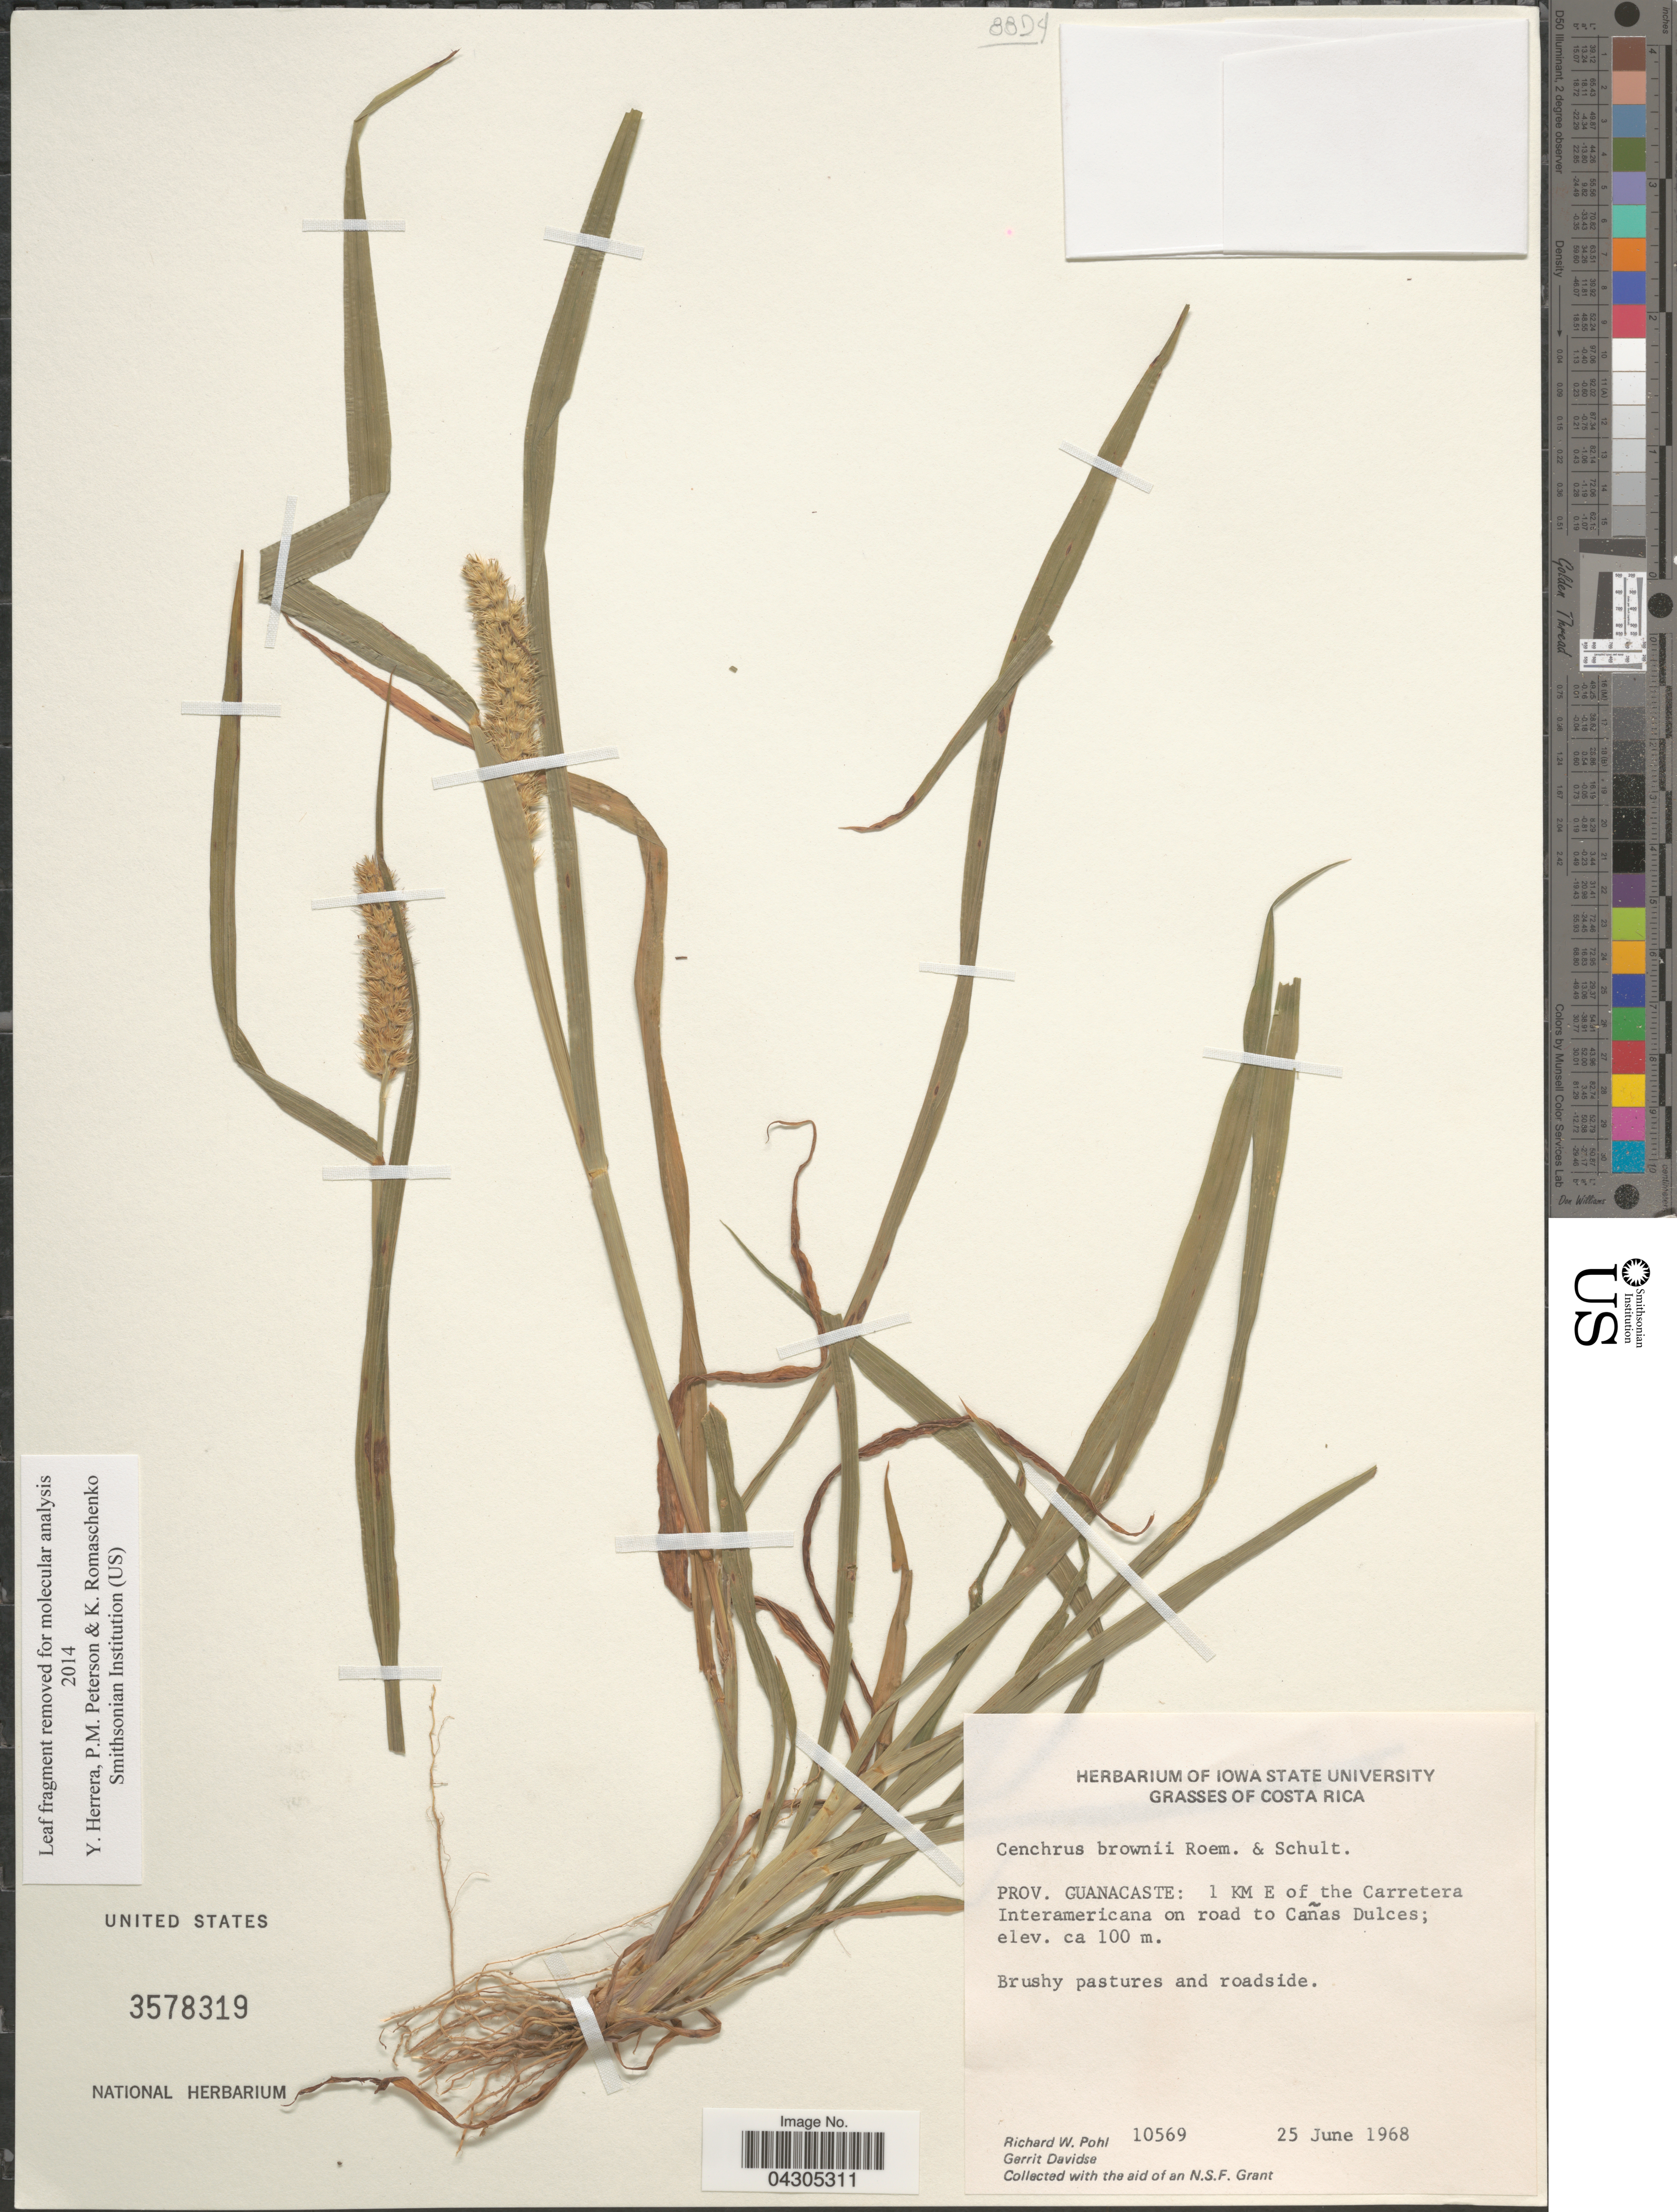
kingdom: Plantae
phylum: Tracheophyta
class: Liliopsida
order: Poales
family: Poaceae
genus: Cenchrus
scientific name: Cenchrus brownii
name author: Roem. & Schult.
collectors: R. W. Pohl & G. Davidse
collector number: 10569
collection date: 1968-06-25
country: Costa Rica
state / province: Guanacaste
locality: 1 KM E of the Carretera Interamericana on road to Cañas Dulces.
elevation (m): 100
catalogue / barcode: US 3578319